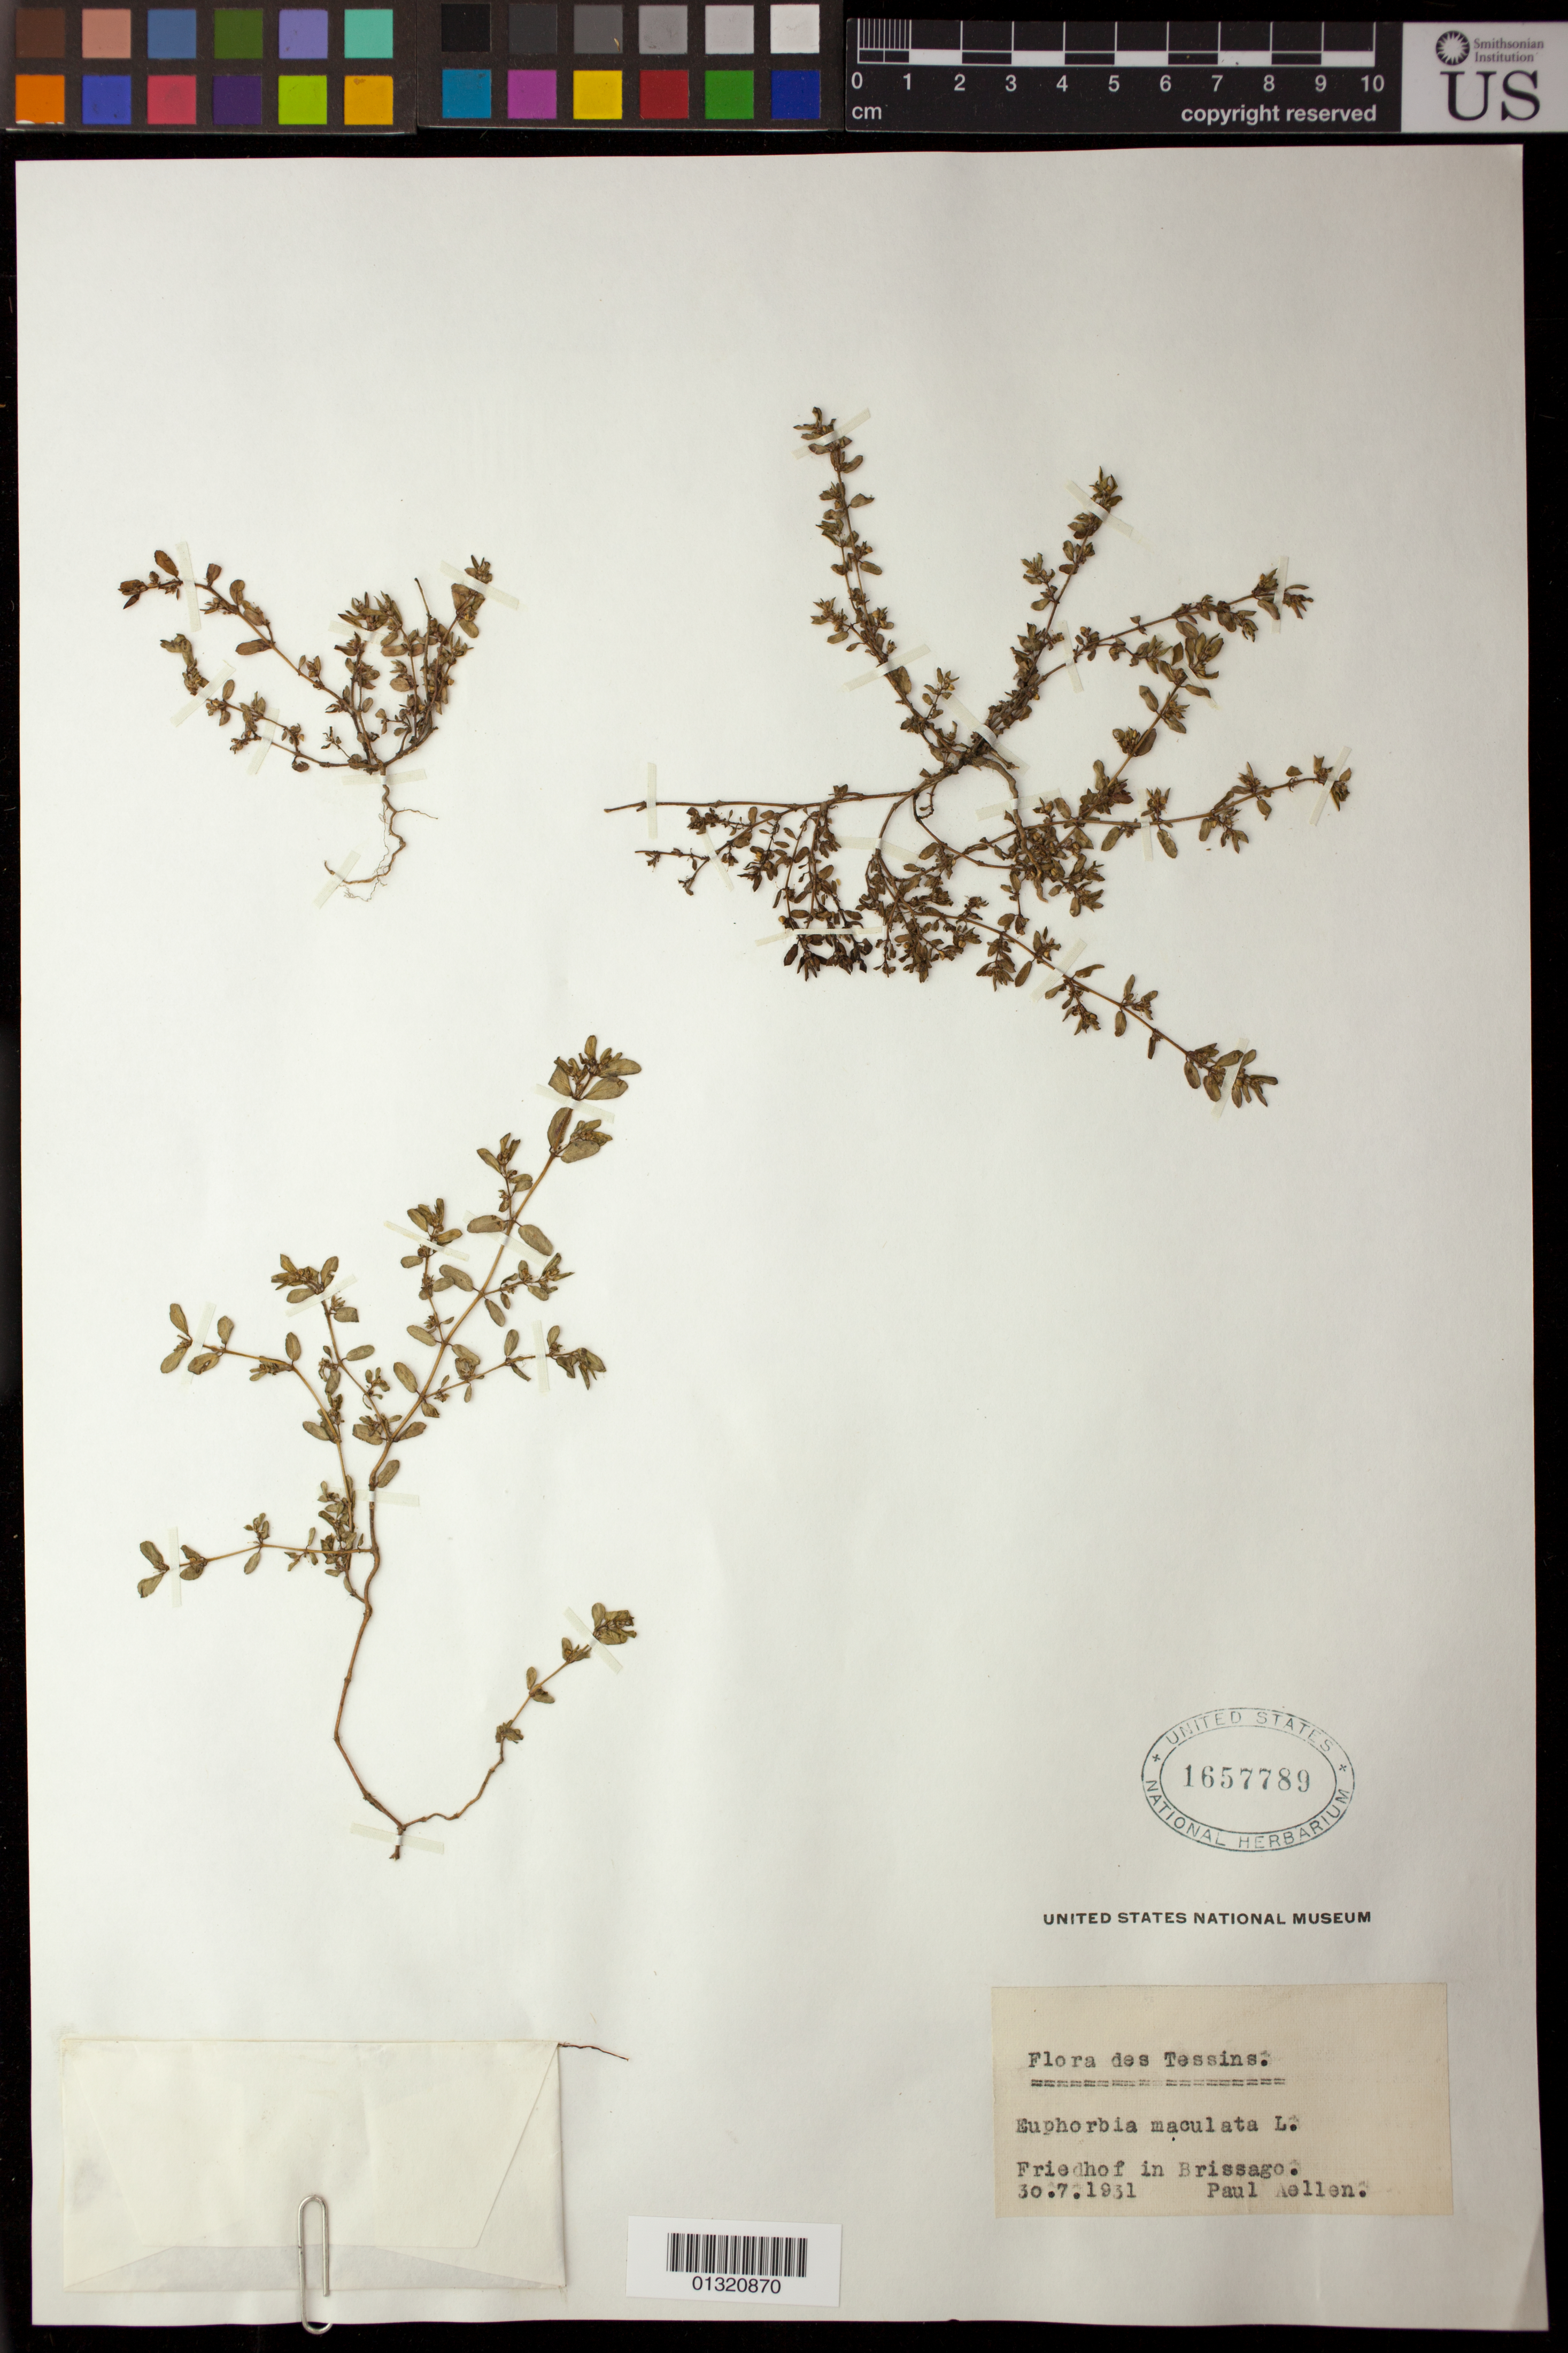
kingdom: Plantae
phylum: Tracheophyta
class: Magnoliopsida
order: Malpighiales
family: Euphorbiaceae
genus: Euphorbia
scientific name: Euphorbia maculata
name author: L.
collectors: P. Aellen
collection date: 1931-07-30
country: Switzerland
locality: Friedhof [cemetery] in Brissago.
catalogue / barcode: US 1657789